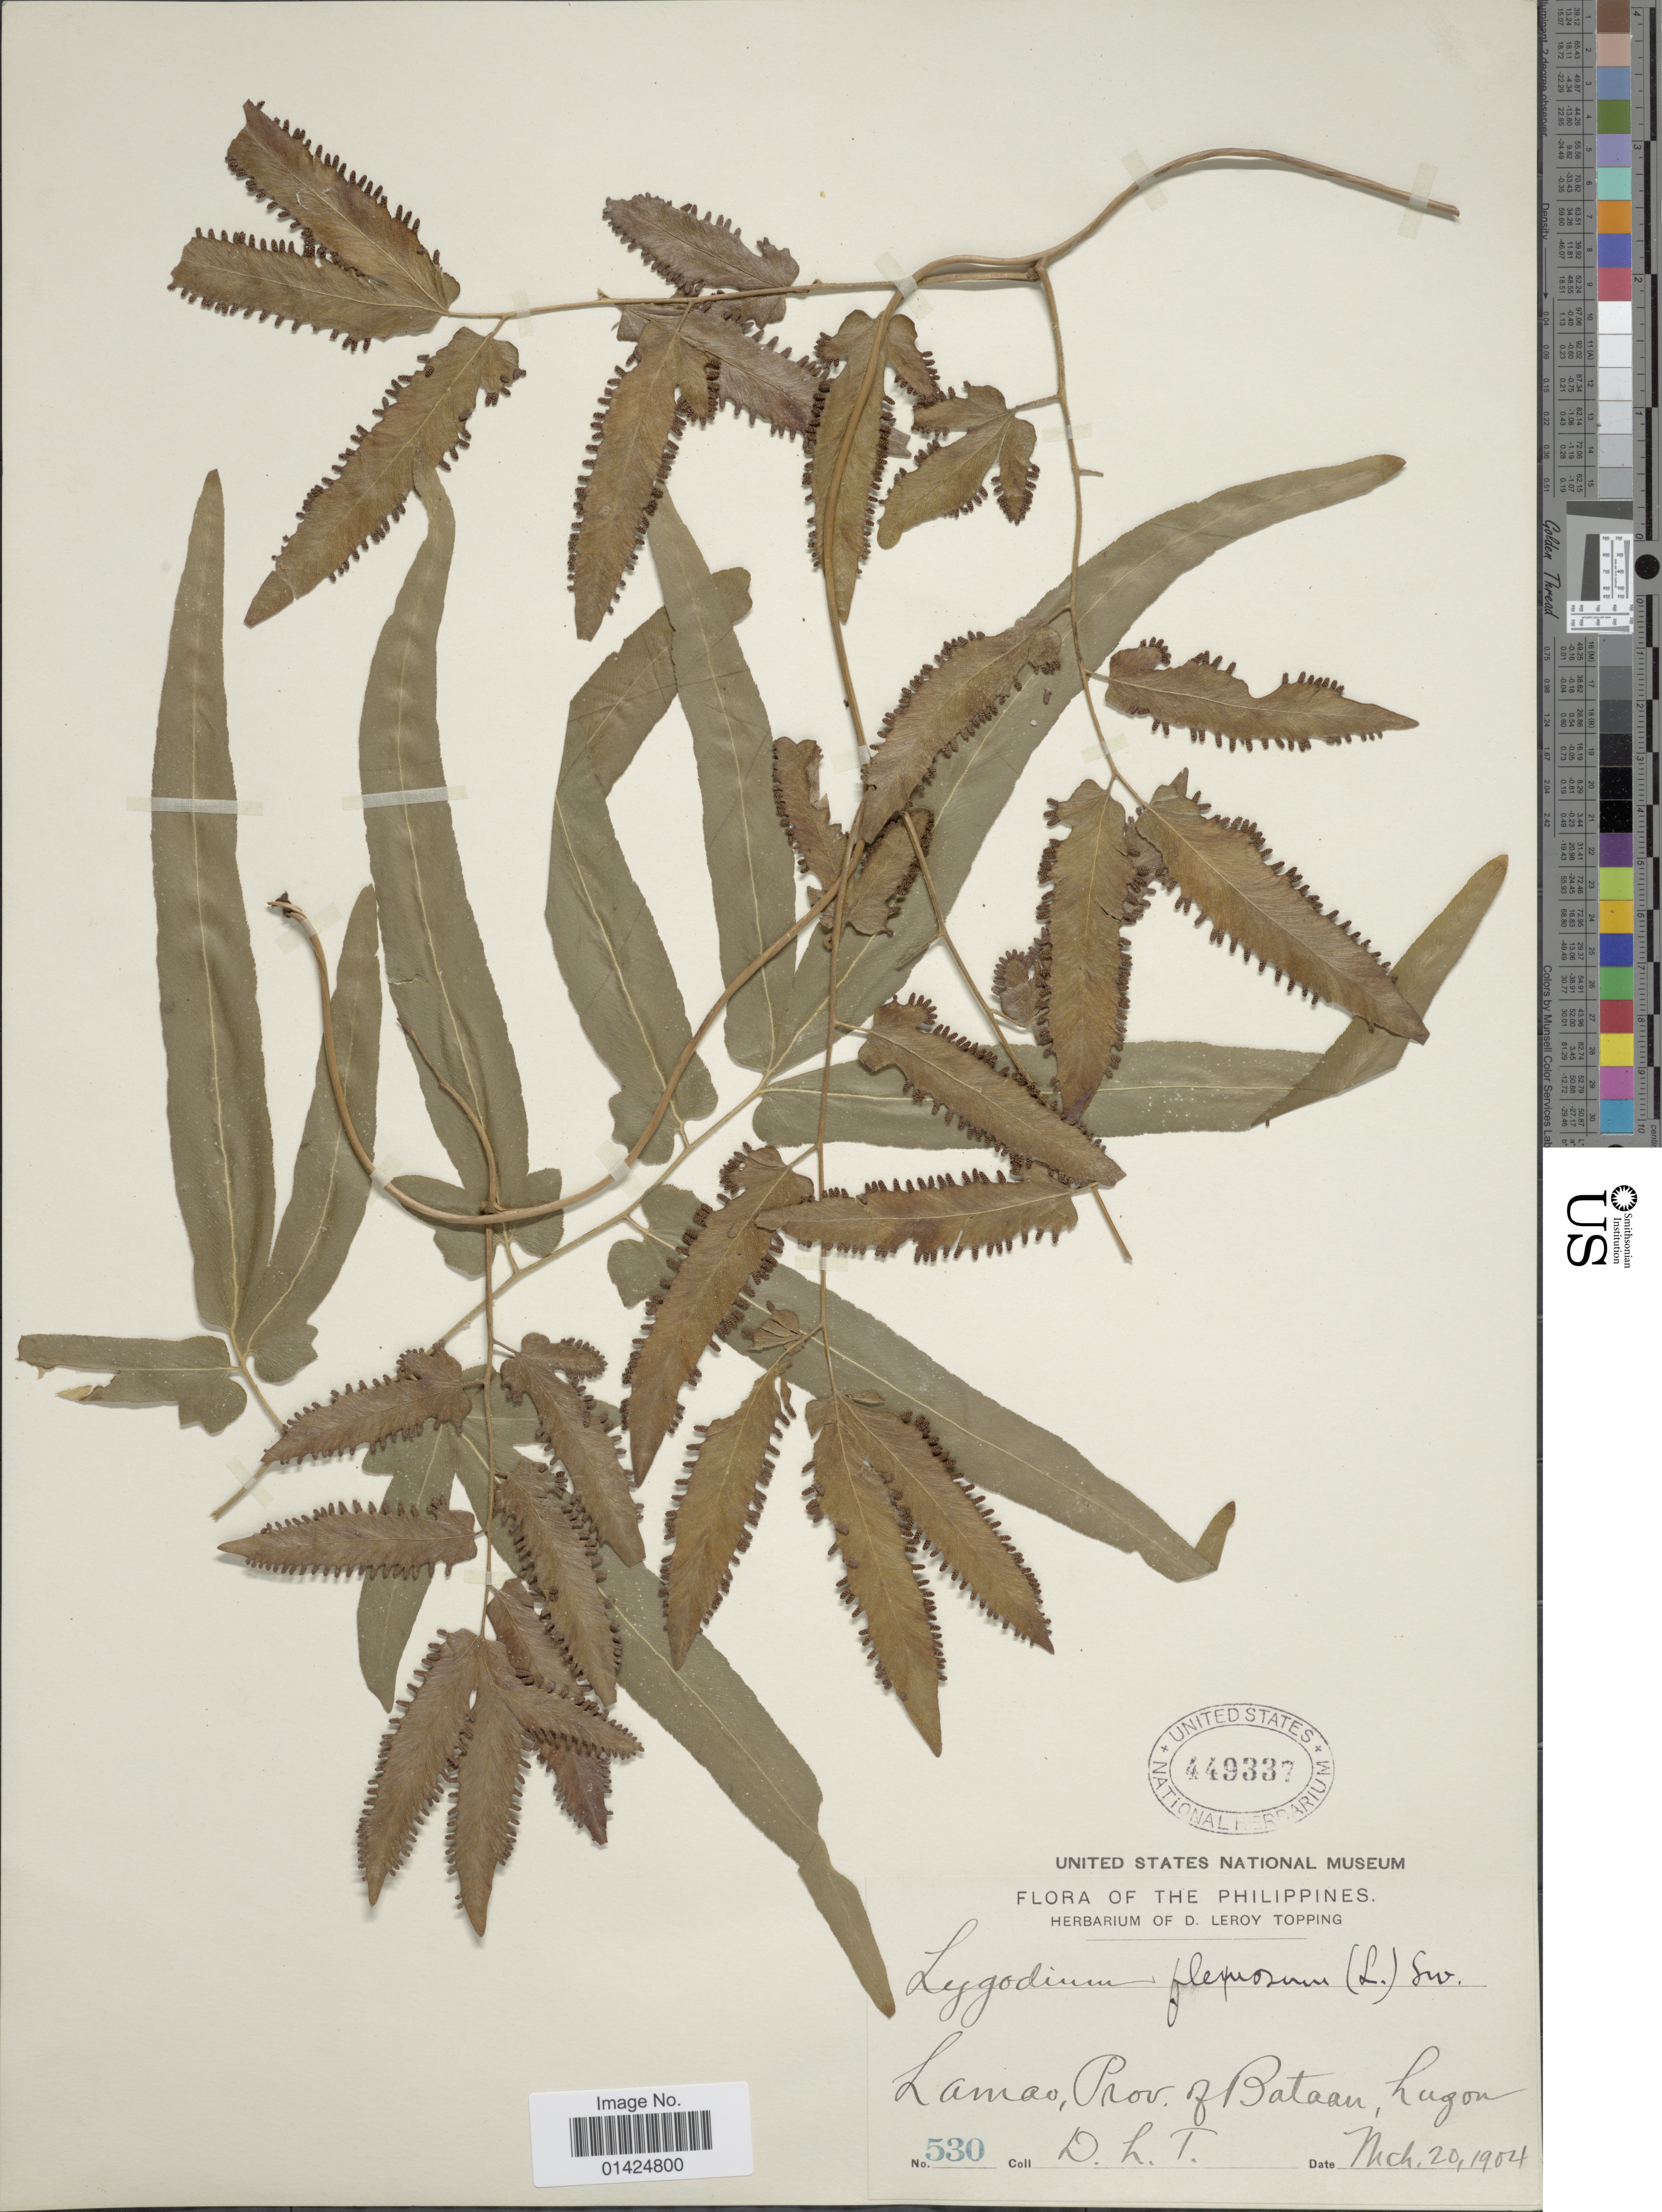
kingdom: Plantae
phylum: Tracheophyta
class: Polypodiopsida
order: Schizaeales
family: Lygodiaceae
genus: Lygodium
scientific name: Lygodium flexuosum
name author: Sw.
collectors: D. L. Topping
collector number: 530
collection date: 1904-03-20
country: Philippines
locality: Lamao, Prov. of Bataan, Luzon.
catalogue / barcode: US 449337